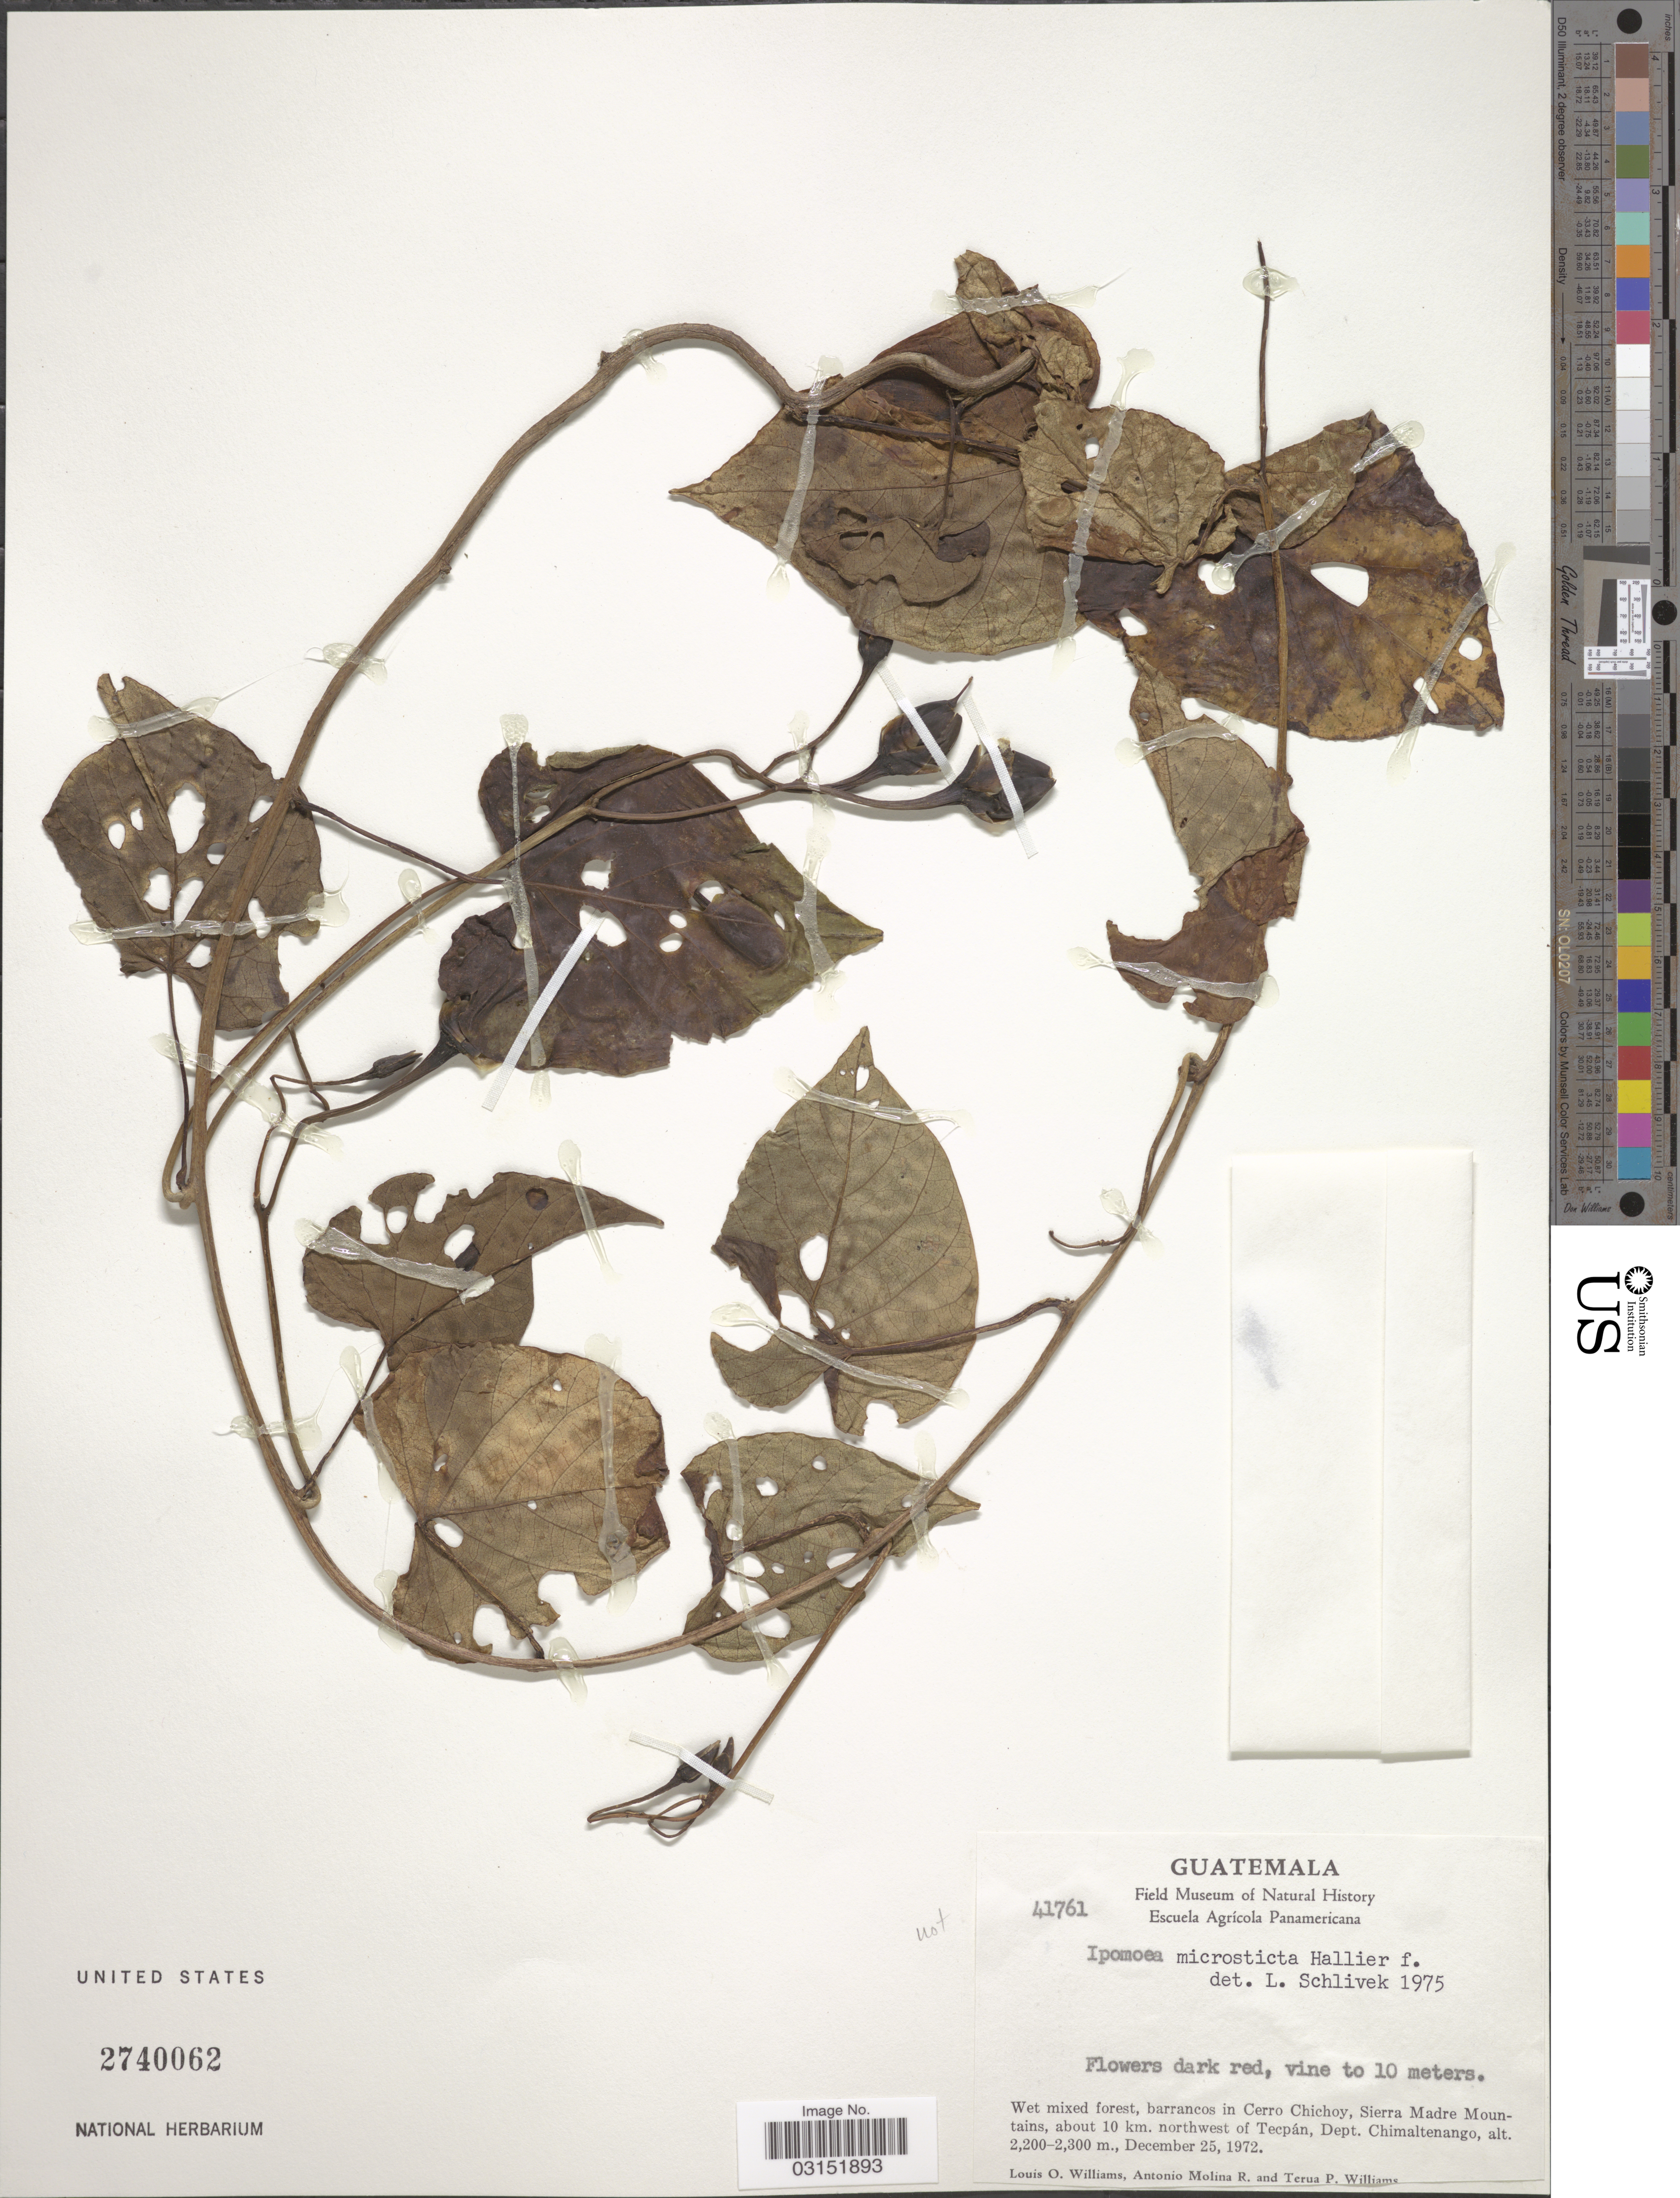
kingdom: Plantae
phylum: Tracheophyta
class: Magnoliopsida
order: Solanales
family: Convolvulaceae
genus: Ipomoea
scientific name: Ipomoea sp.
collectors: L. O. Williams, A. Molina R. & T. Williams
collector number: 41761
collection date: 1972-12-25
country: Guatemala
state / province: Chimaltenango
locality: Wet mixed forest, barrancos in Cerro Chichoy, Sierra Madre Mountains, about 10 km. northwest of Tecpán, Dept. Chimaltenango.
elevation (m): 2200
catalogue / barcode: US 2740062